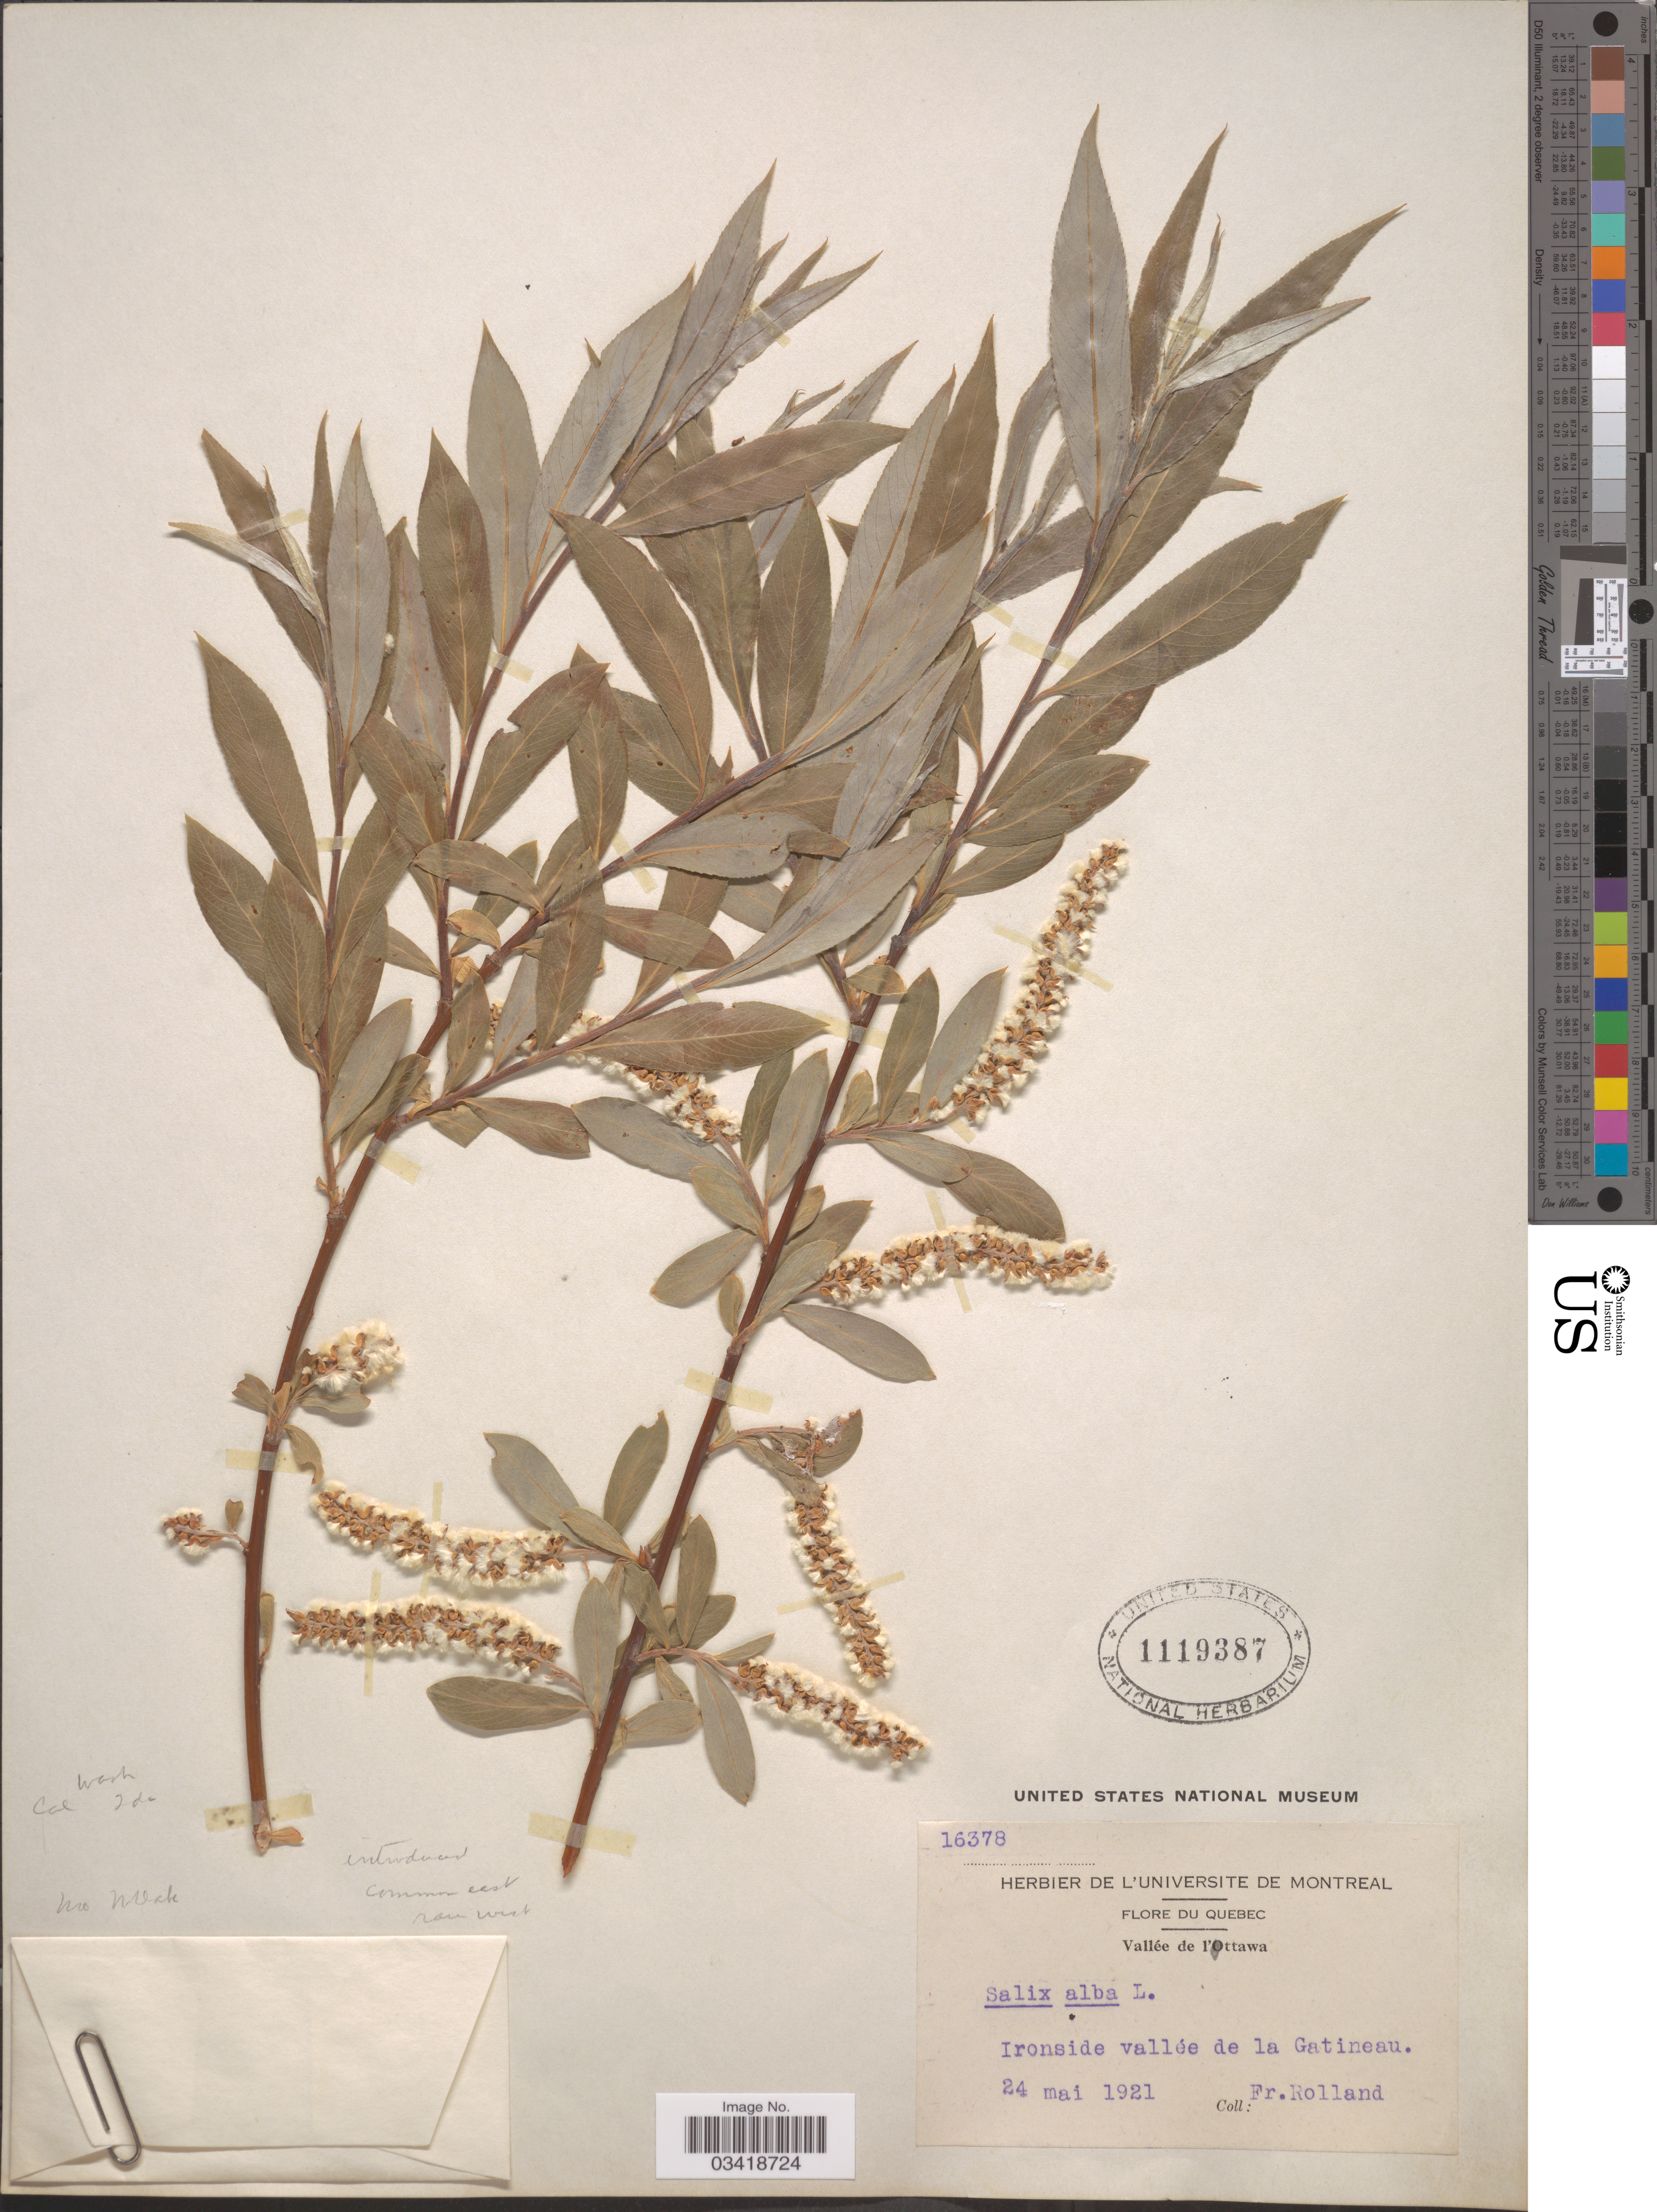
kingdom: Plantae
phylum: Tracheophyta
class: Magnoliopsida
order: Malpighiales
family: Salicaceae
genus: Salix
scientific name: Salix alba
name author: L.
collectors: F. Rolland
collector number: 16378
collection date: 1921-05-24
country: Canada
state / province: Quebec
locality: Vallée de l'Ottawa. Ironside vallée de la Gatineau.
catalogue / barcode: US 1119387